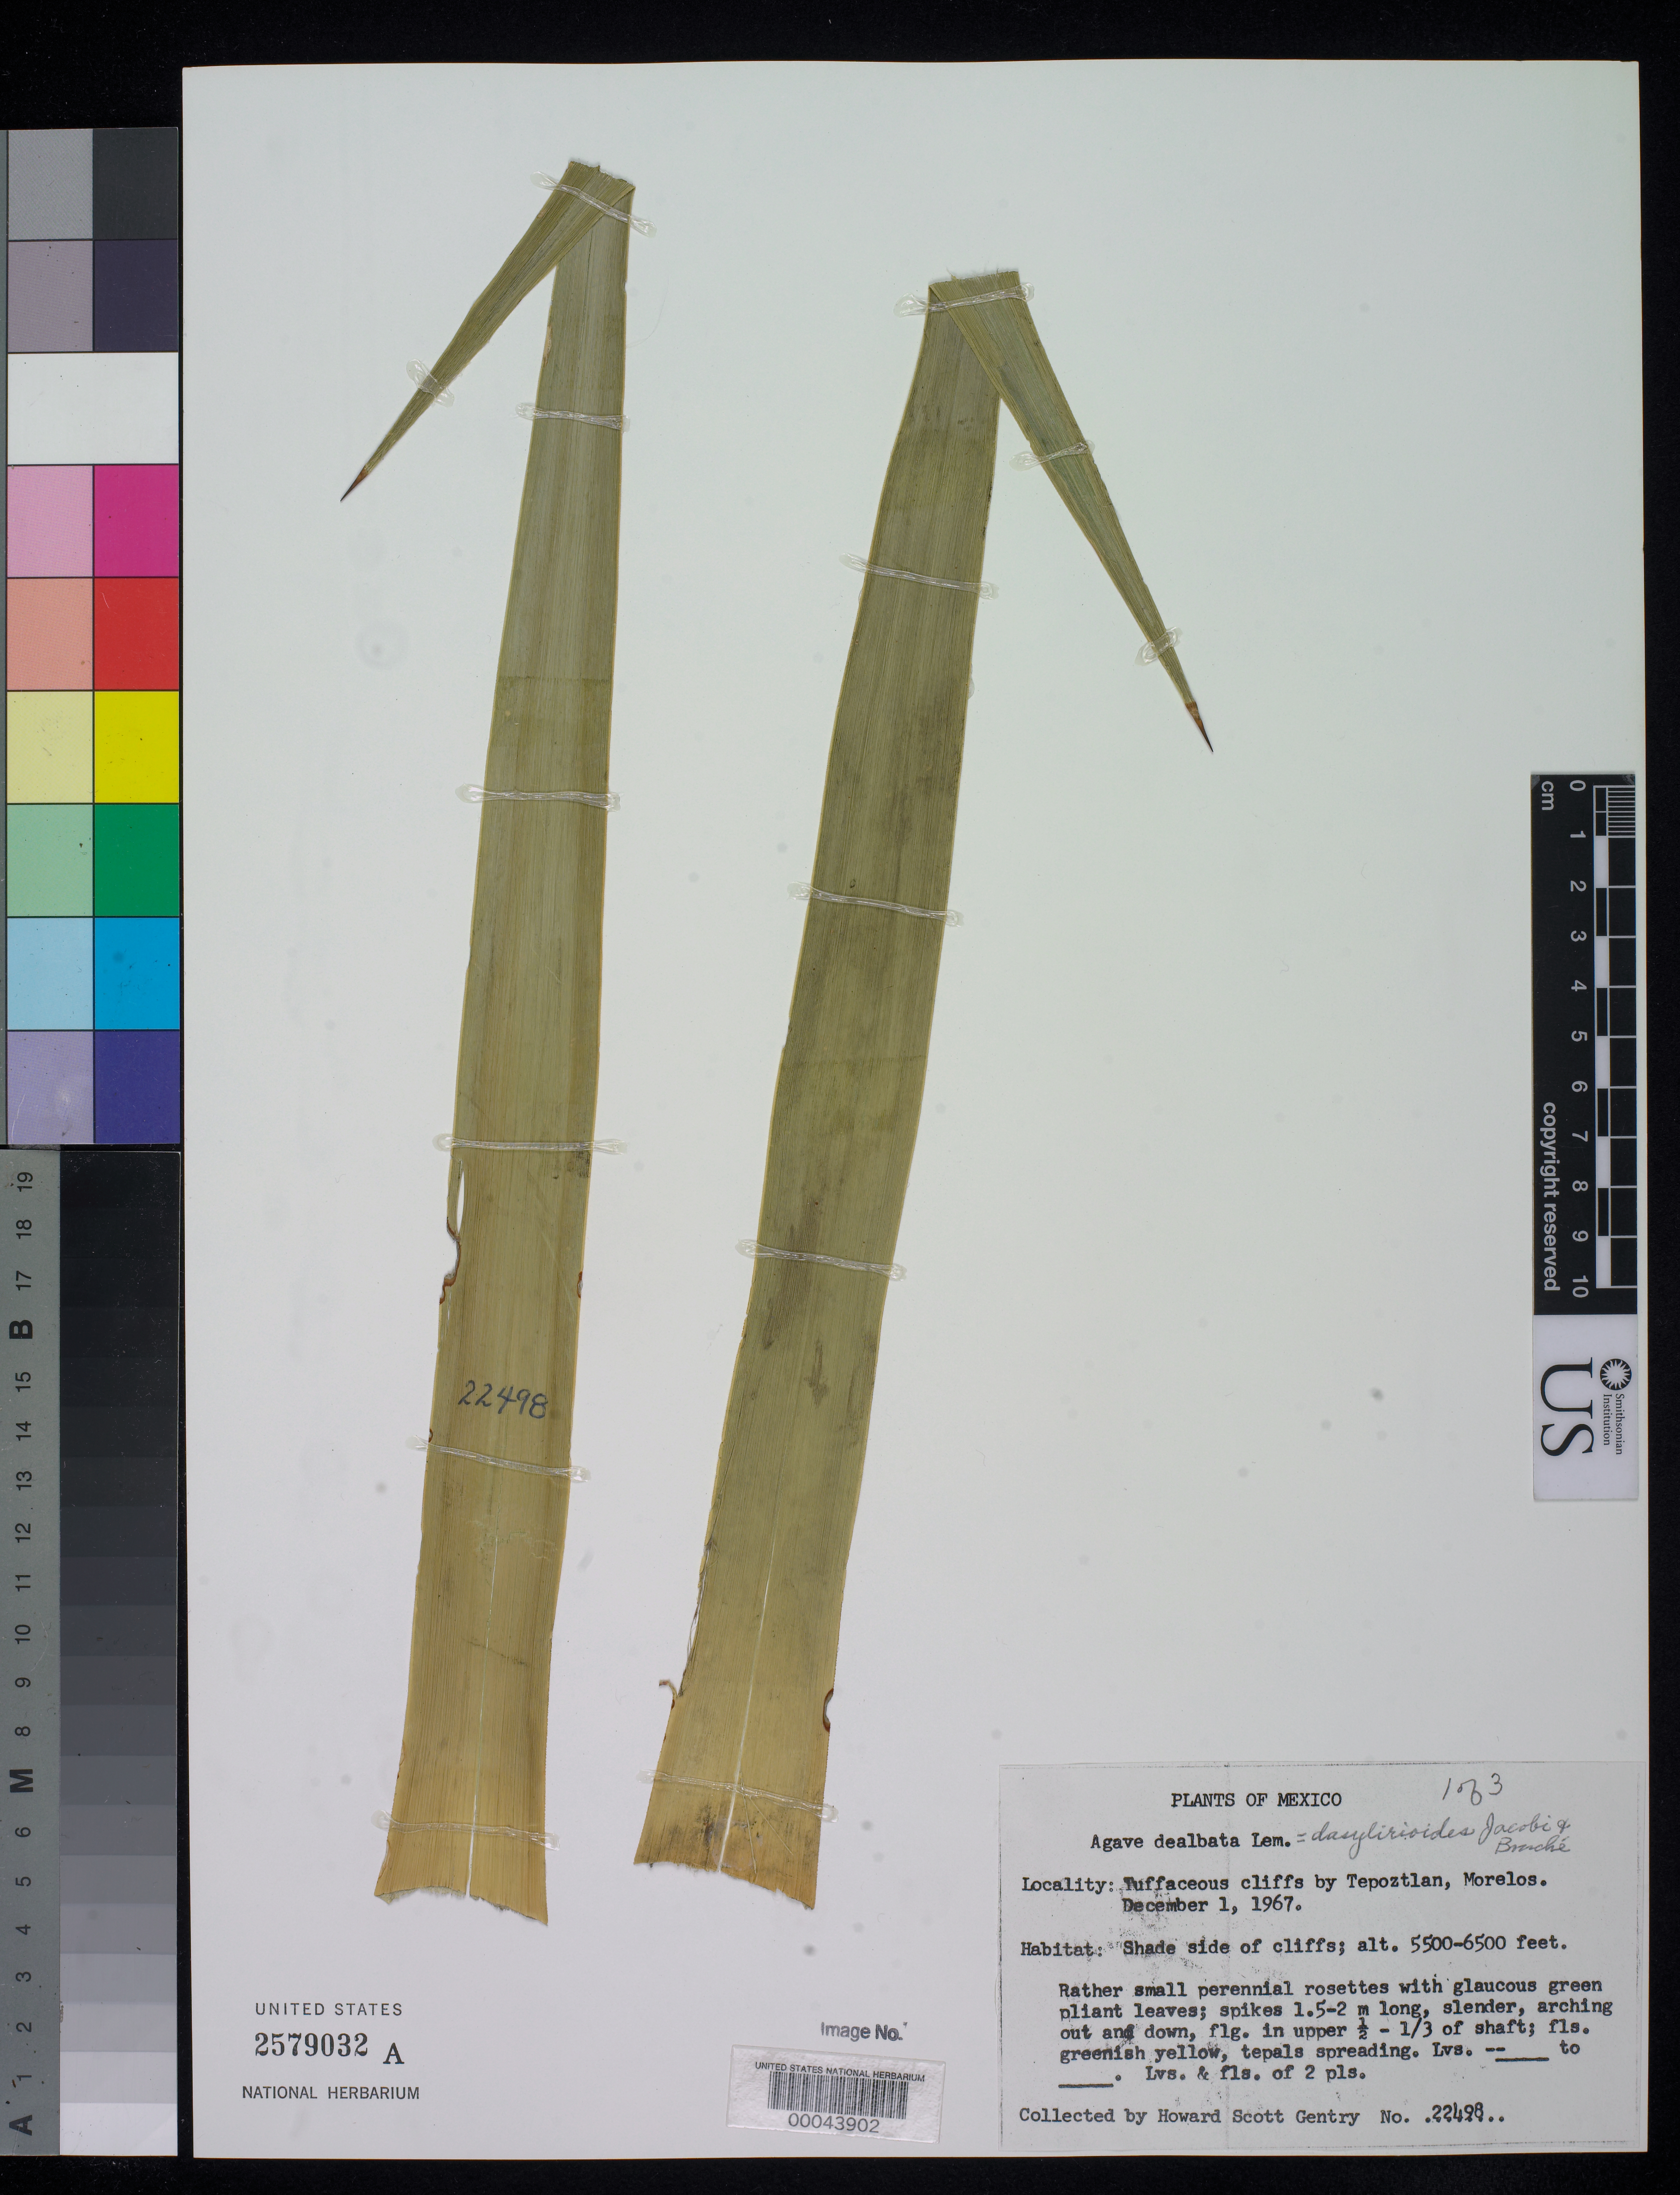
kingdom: Plantae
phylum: Tracheophyta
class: Liliopsida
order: Asparagales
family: Asparagaceae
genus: Agave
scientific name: Agave dasylirioides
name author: Jacobi & C.D. Bouché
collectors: H. S. Gentry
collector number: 22498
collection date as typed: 01 Dec 1967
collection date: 1967-12-01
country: Mexico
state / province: Morelos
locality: Tuffaceous cliffs by tepoztlan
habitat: Shade side of cliffs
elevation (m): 1676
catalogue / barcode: US 2579032A